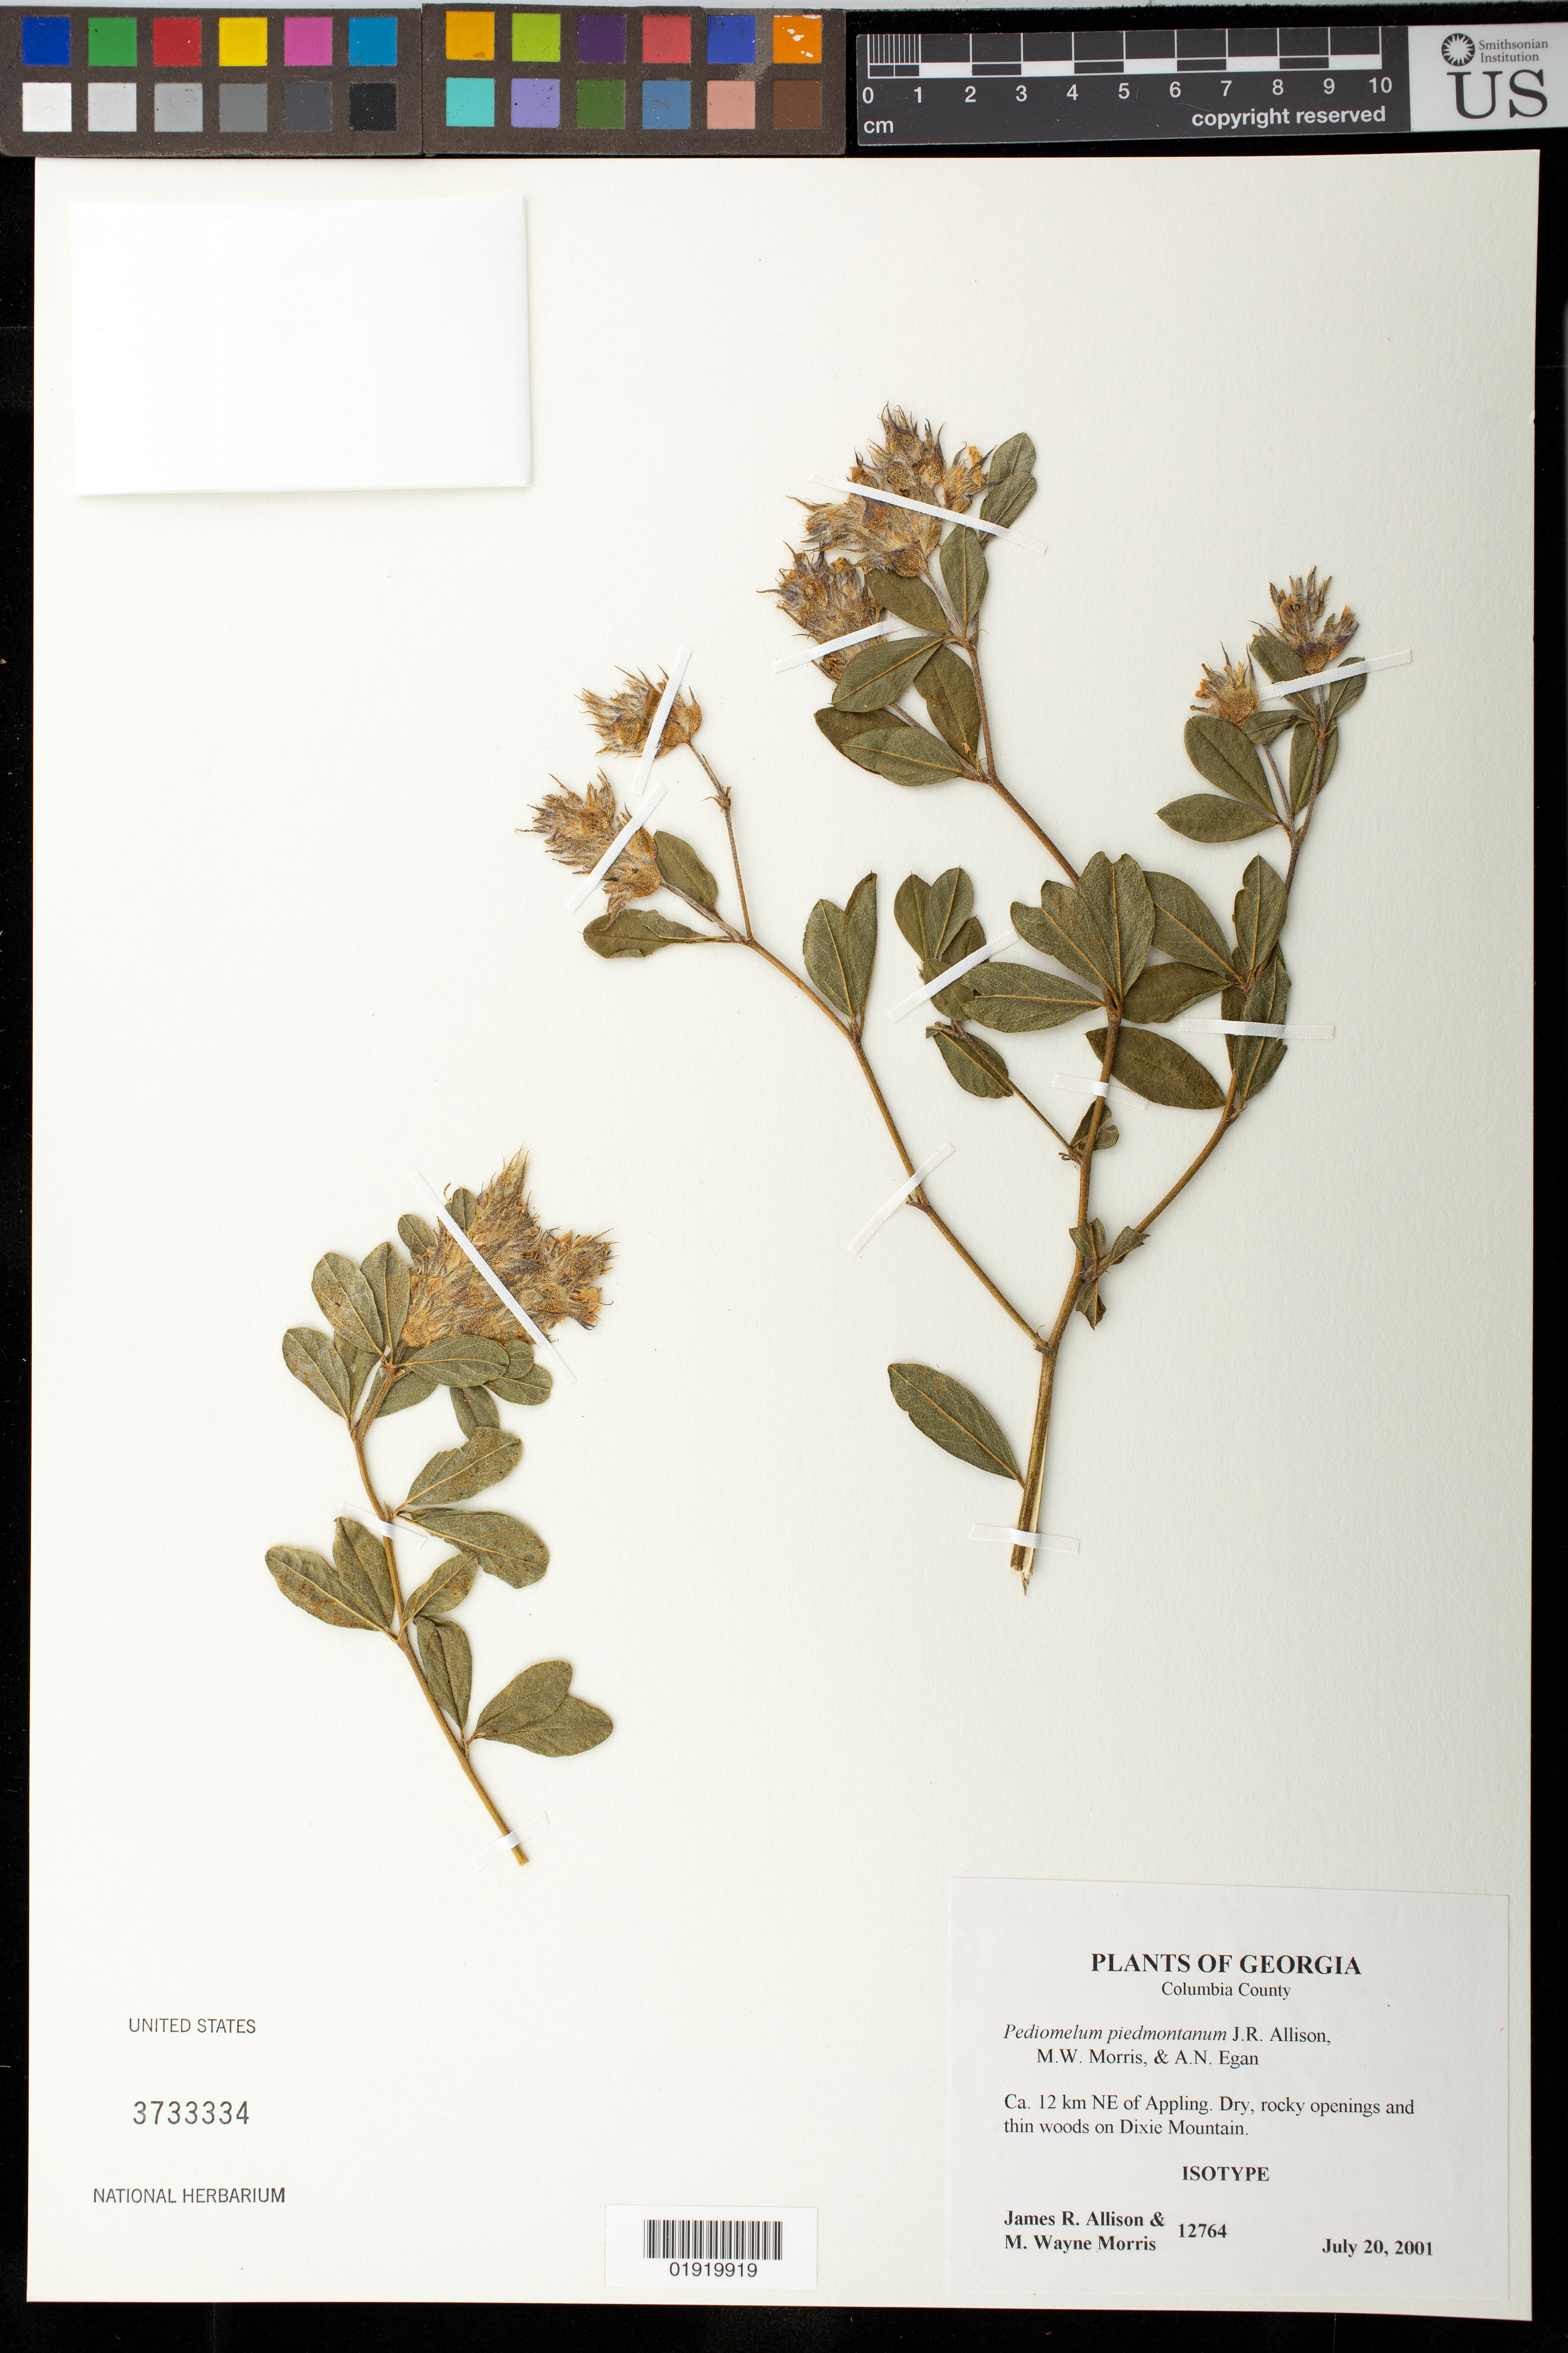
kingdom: Plantae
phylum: Tracheophyta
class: Magnoliopsida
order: Fabales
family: Fabaceae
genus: Pediomelum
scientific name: Pediomelum piedmontanum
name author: J.R. Allison et al.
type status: Isotype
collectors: J. R. Allison & M. Morris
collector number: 12764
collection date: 2001-07-20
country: United States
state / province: Georgia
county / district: Columbia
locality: Columbia County. Ca. 12 km NE of Appling. Dry, rocky openings and thin woods on Dixie Mountain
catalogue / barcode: US 3733334